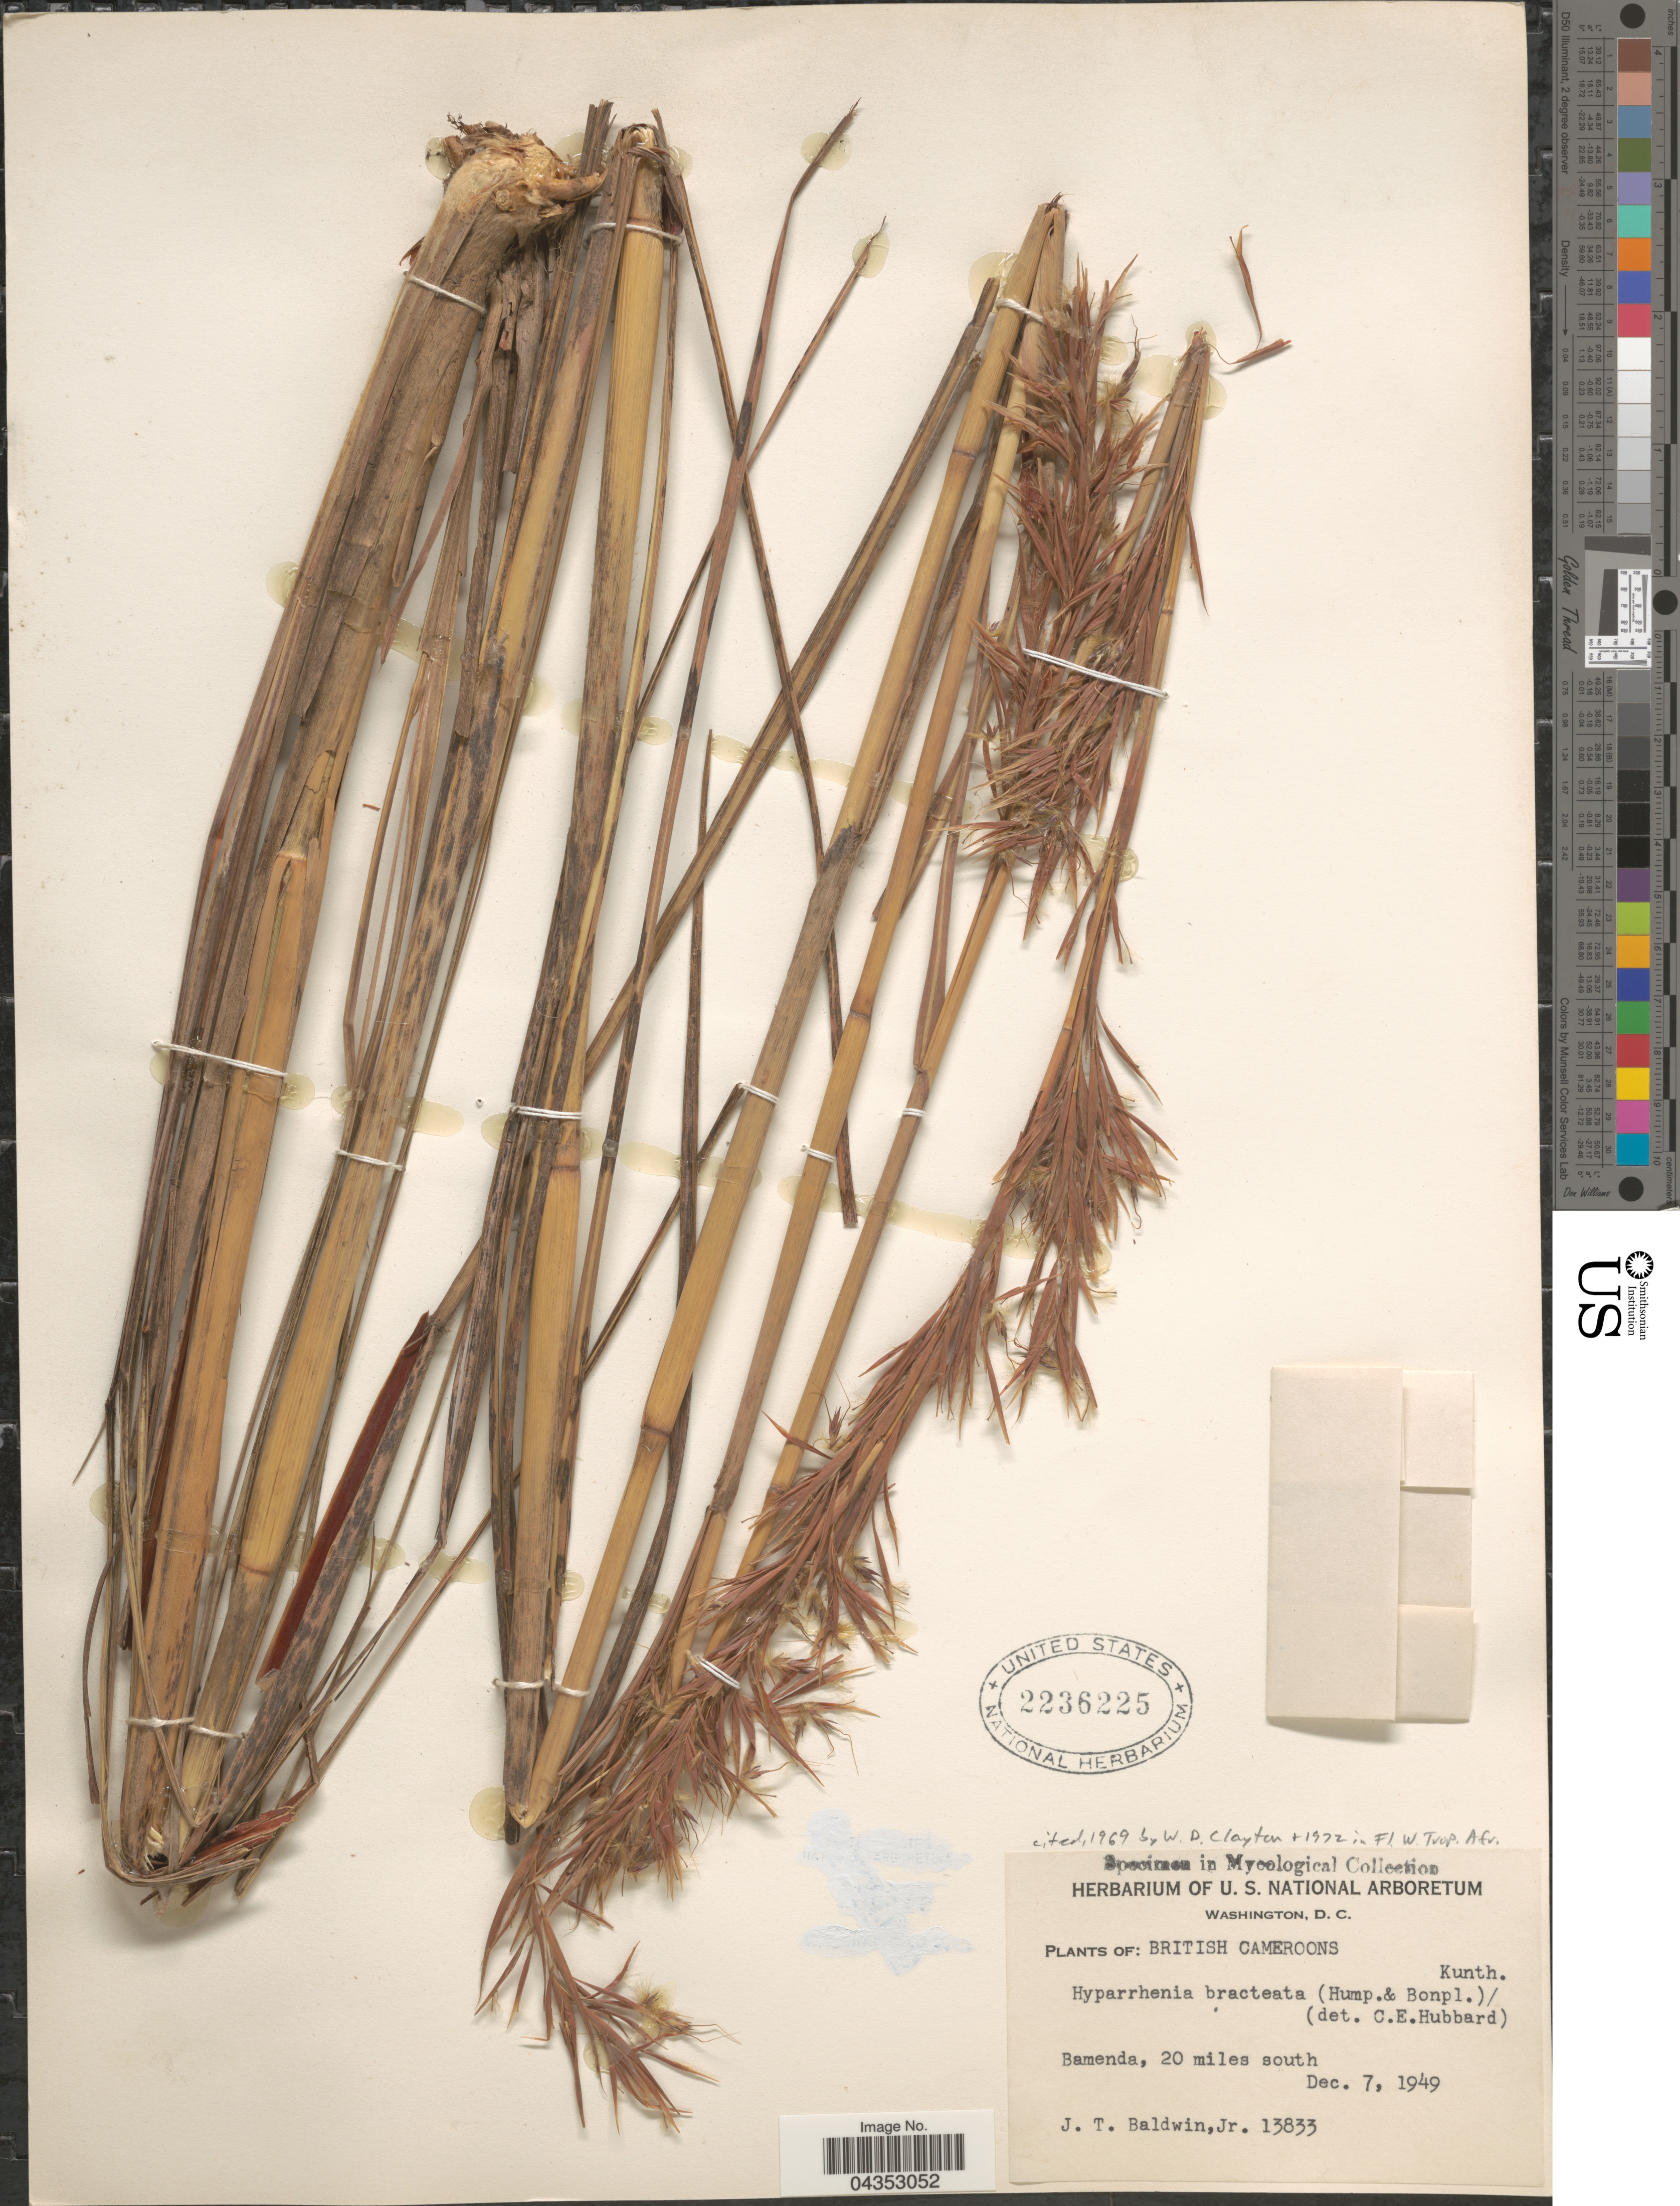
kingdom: Plantae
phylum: Tracheophyta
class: Liliopsida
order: Poales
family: Poaceae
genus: Hyparrhenia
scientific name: Hyparrhenia bracteata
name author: (Humb. & Bonpl.) Stapf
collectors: J. T. Baldwin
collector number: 13833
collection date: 1949-12-07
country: Cameroon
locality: British Cameroons. Bamenda, 20 miles south.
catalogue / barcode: US 2236225